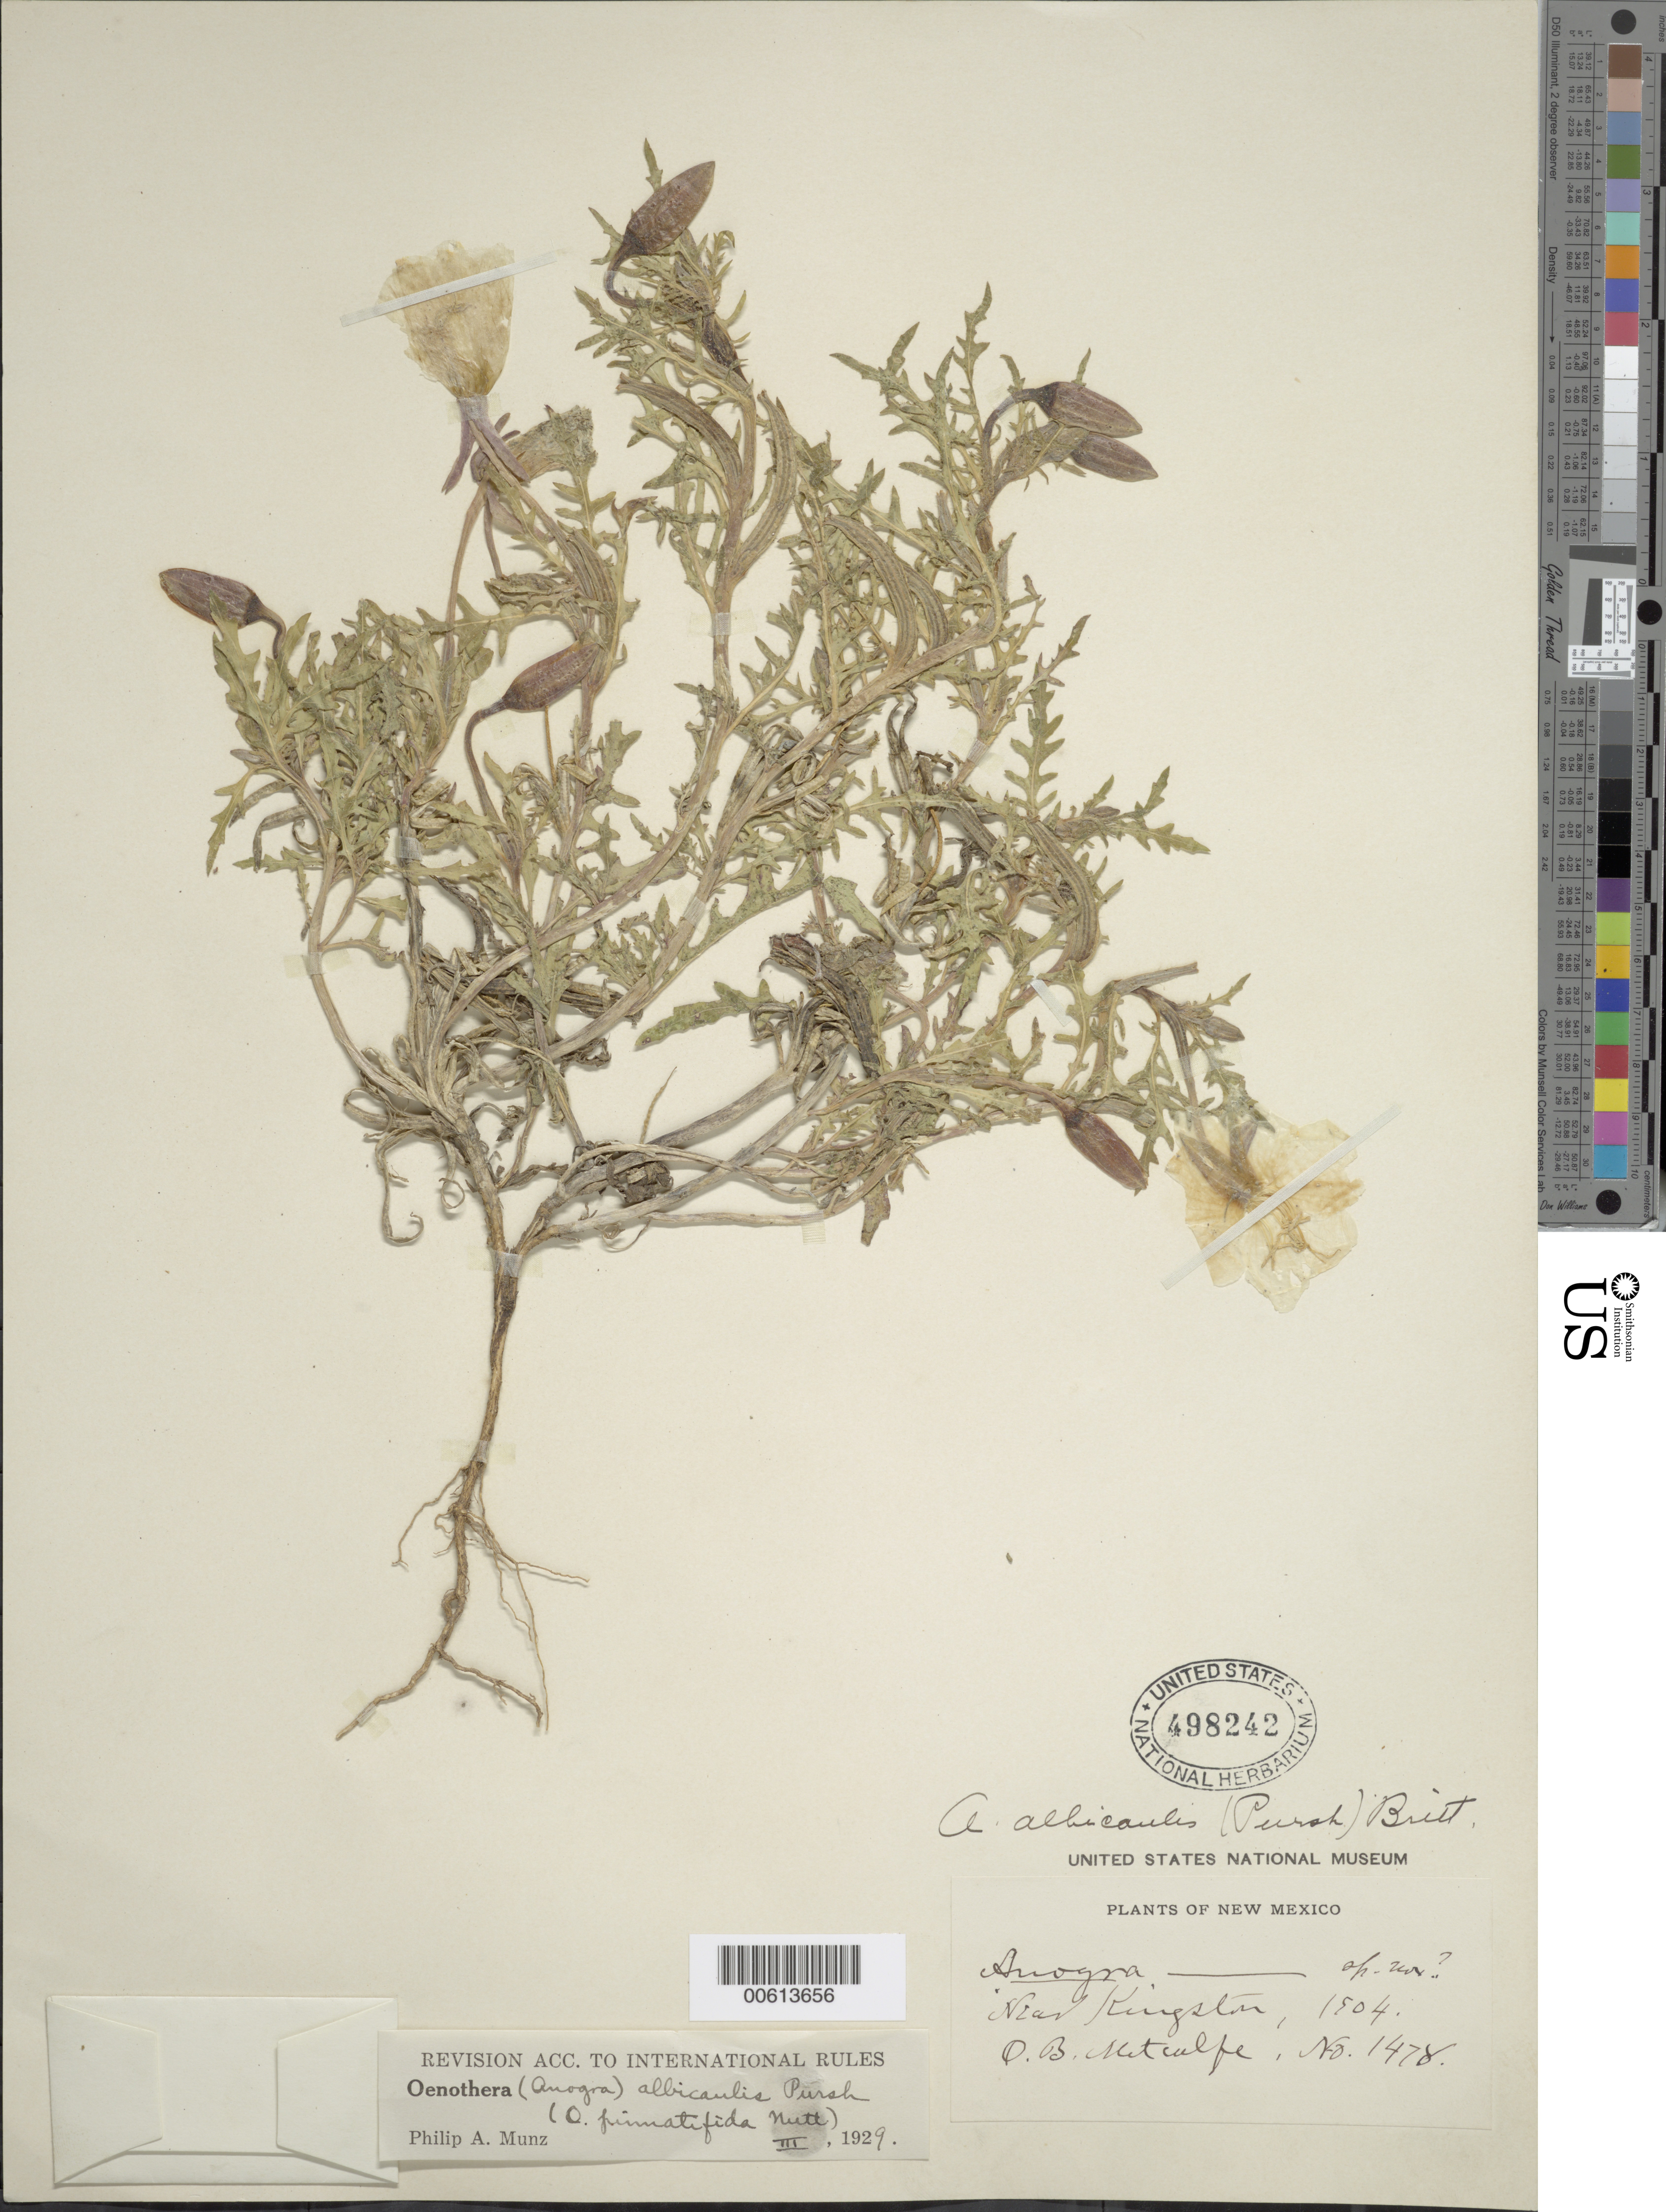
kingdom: Plantae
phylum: Tracheophyta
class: Magnoliopsida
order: Myrtales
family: Onagraceae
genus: Oenothera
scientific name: Oenothera albicaulis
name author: Pursh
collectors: O. B. Metcalfe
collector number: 1478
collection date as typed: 1904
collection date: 1904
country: United States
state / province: New Mexico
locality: Near Kingston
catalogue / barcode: US 498242